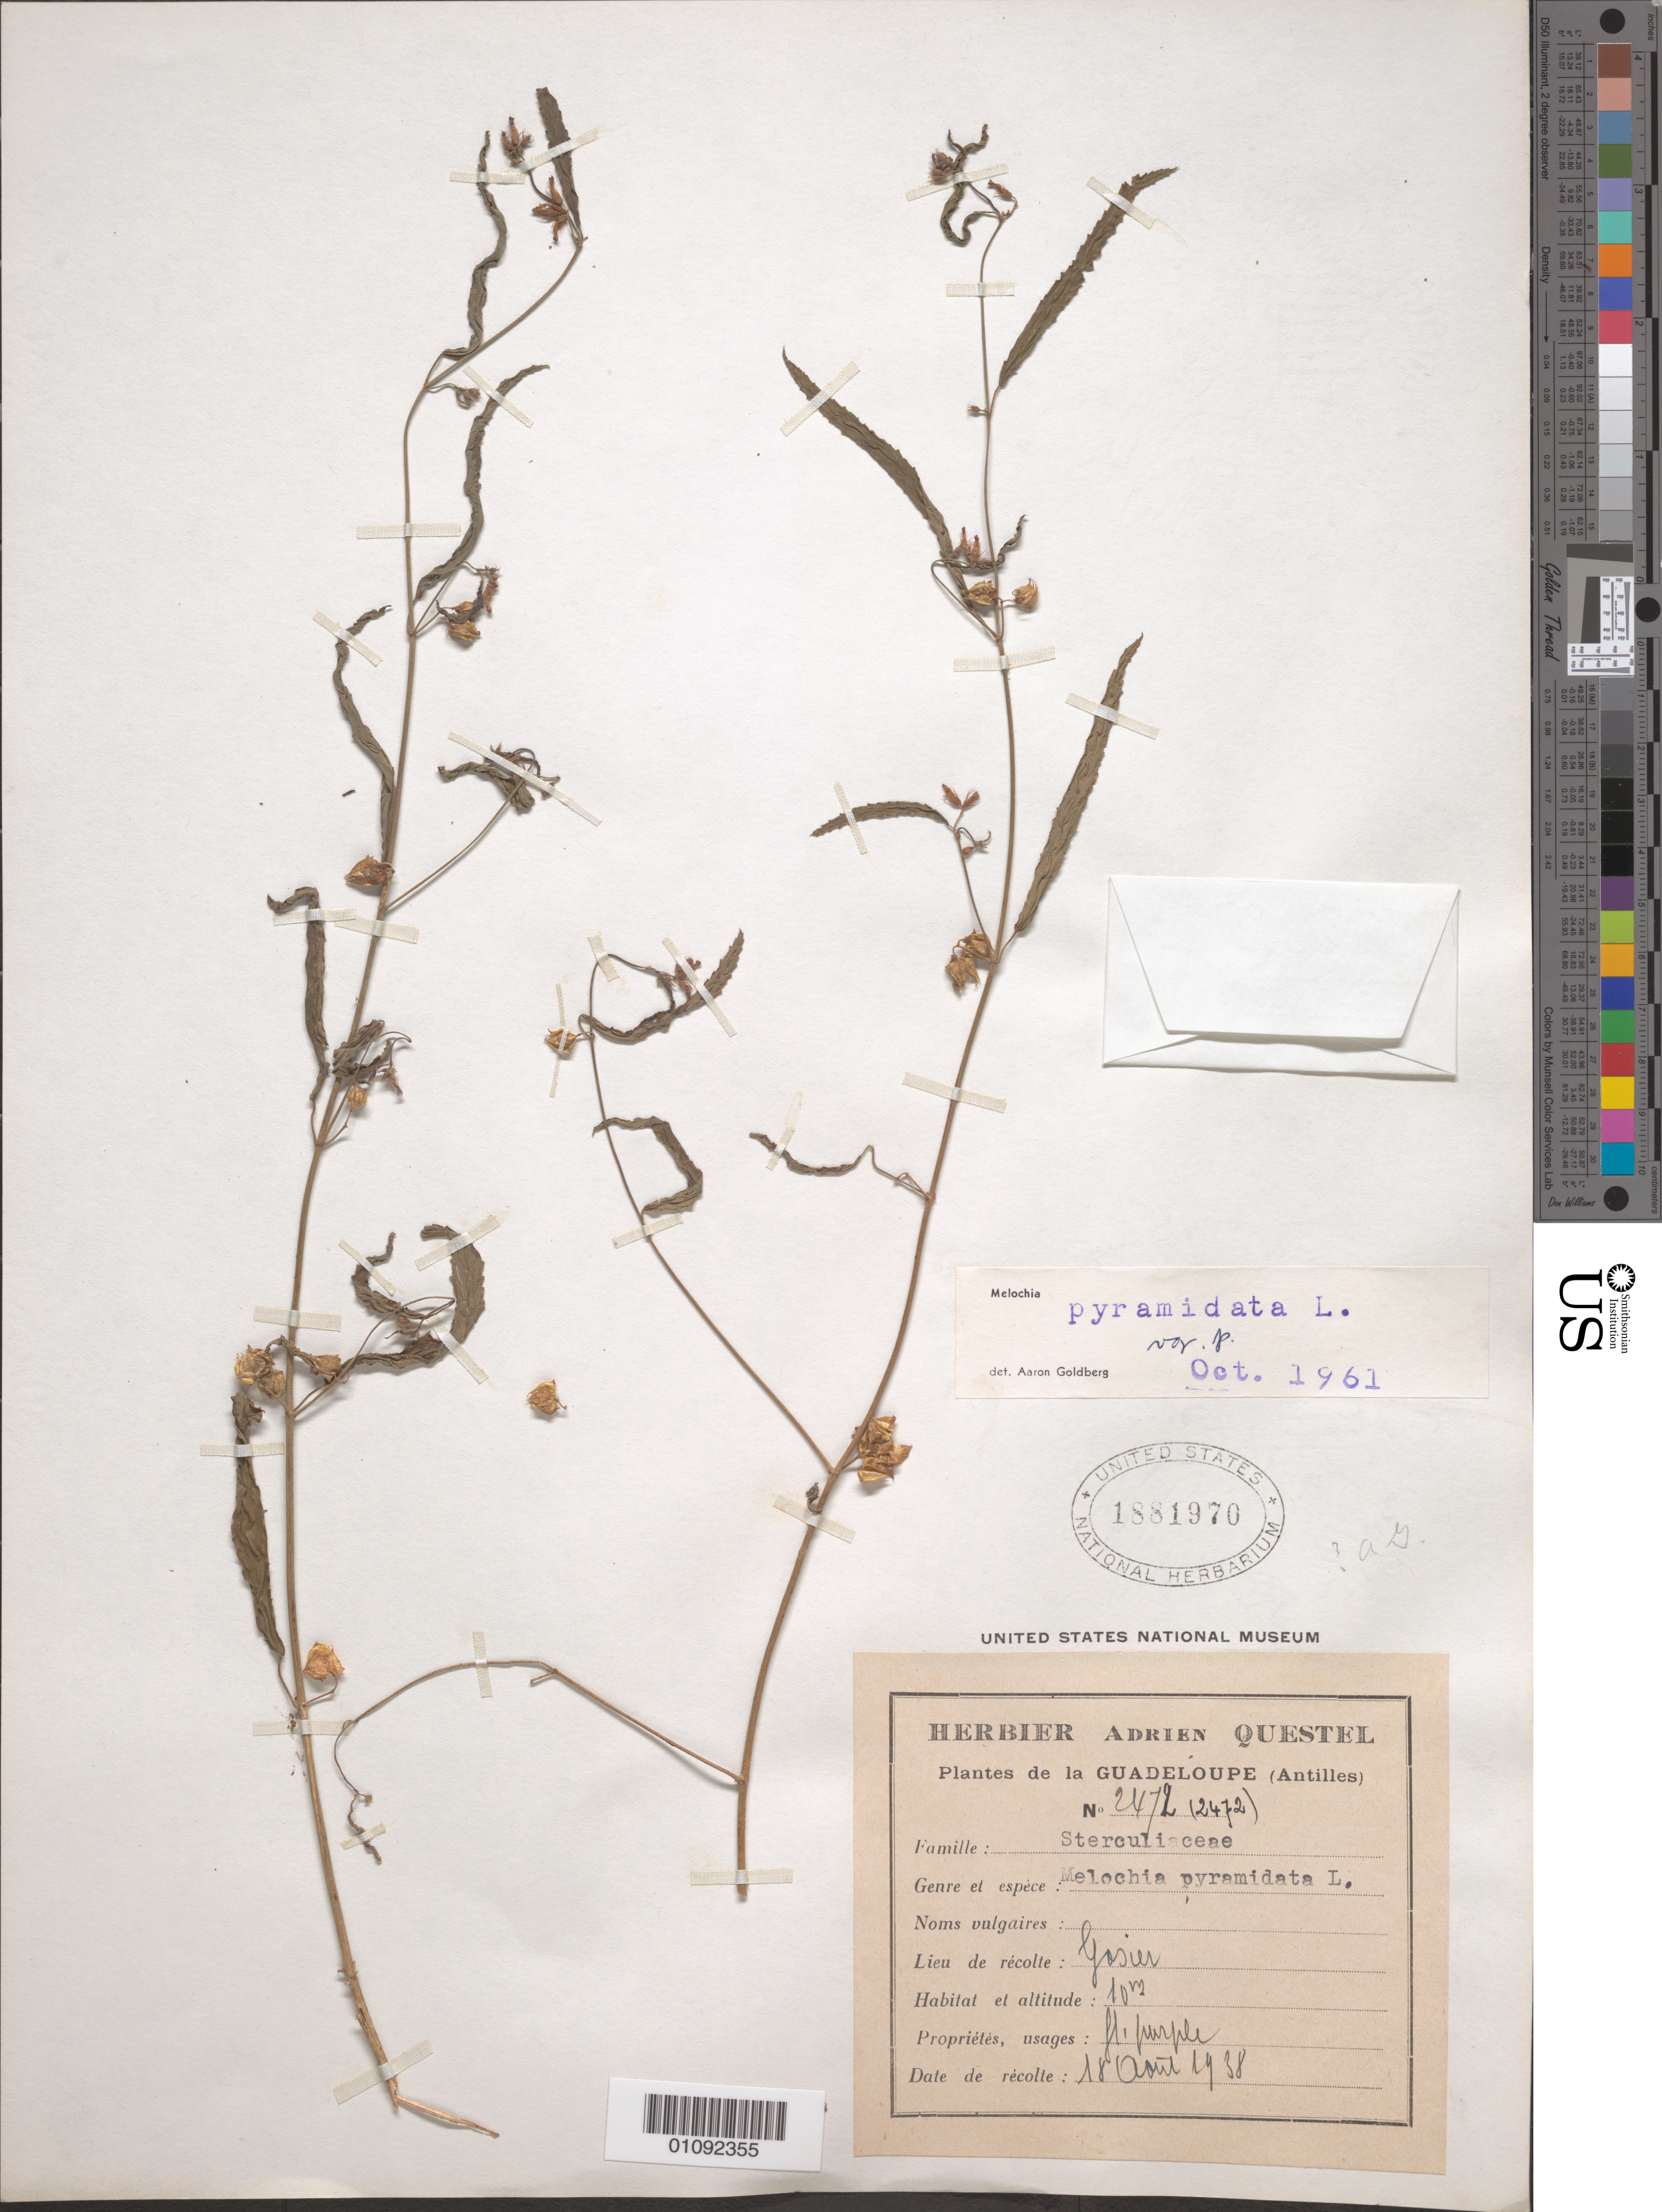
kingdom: Plantae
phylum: Tracheophyta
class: Magnoliopsida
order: Malvales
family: Malvaceae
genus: Melochia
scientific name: Melochia pyramidata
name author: L.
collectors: A. Questel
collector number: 2472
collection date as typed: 18 Aug 1938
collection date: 1938-08-18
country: Guadeloupe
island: Grande Terre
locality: Gosier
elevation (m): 10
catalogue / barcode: US 1881970